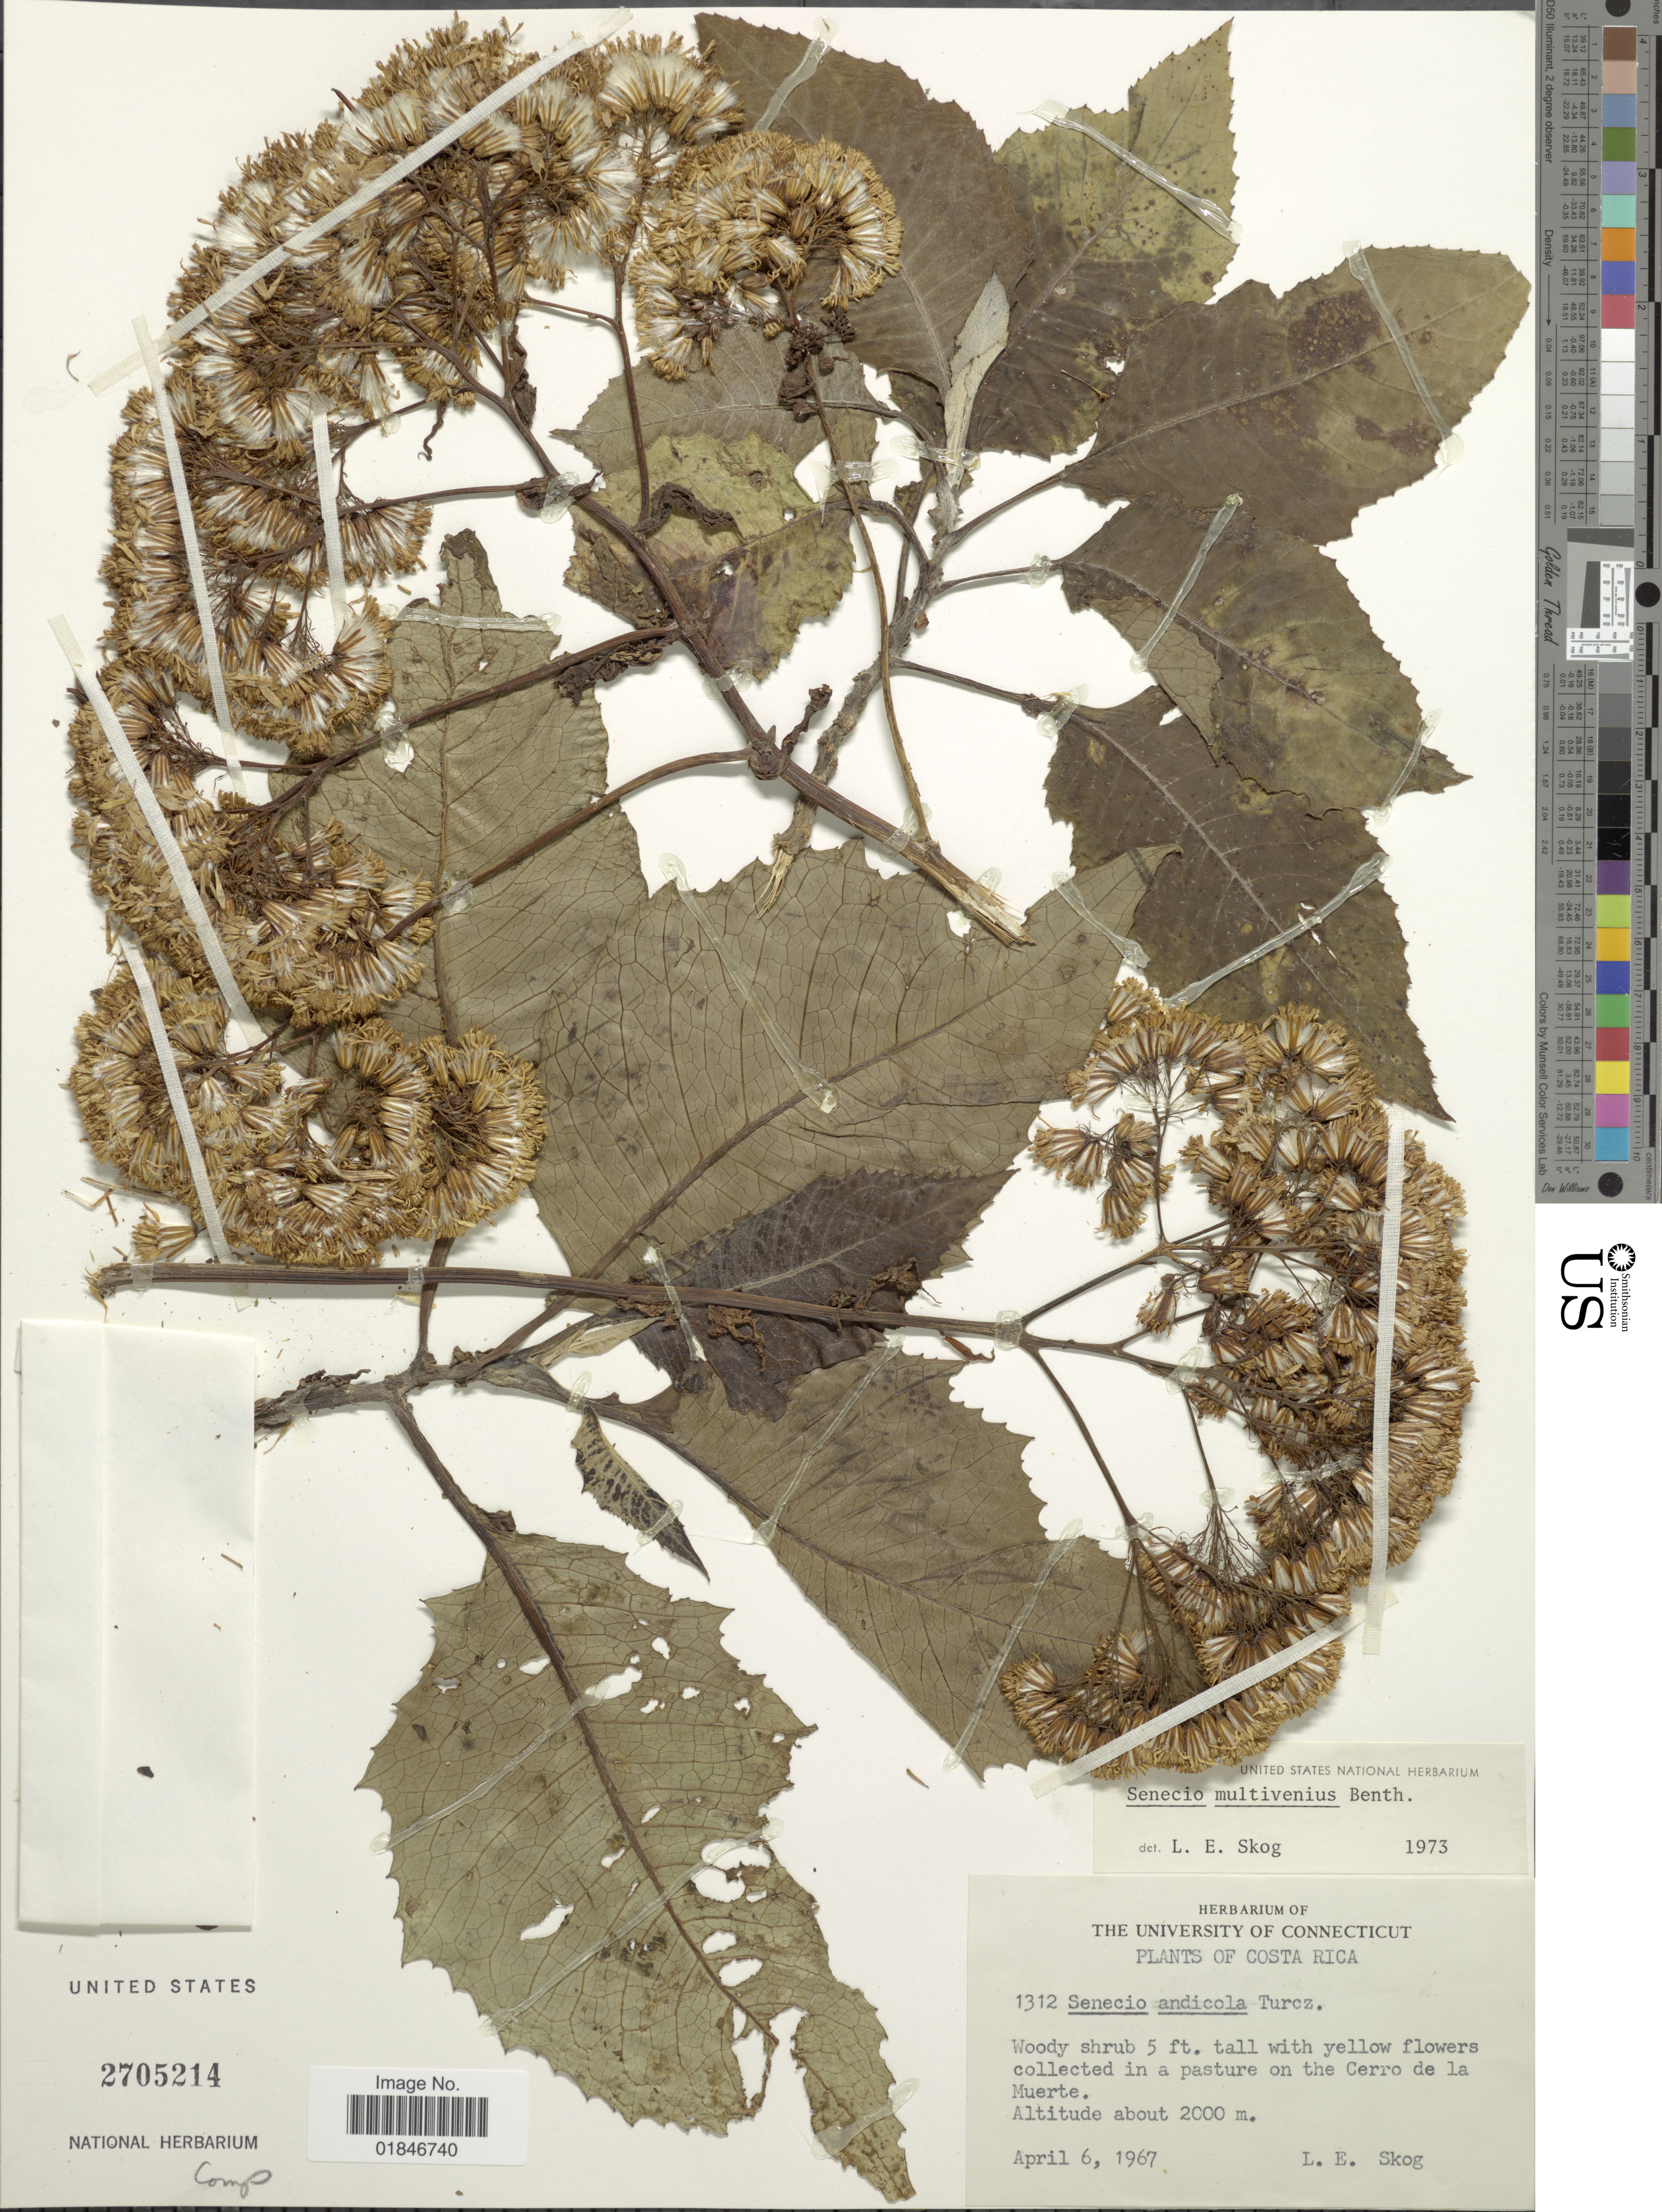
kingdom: Plantae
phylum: Tracheophyta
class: Magnoliopsida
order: Asterales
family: Asteraceae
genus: Jessea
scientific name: Jessea multivenia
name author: (Benth.) H. Rob. & Cuatrec.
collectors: L. E. Skog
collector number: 1312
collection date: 1967-04-06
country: Costa Rica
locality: Ina pasture on the Cerro de la Muerte.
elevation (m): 2000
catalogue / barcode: US 2705214